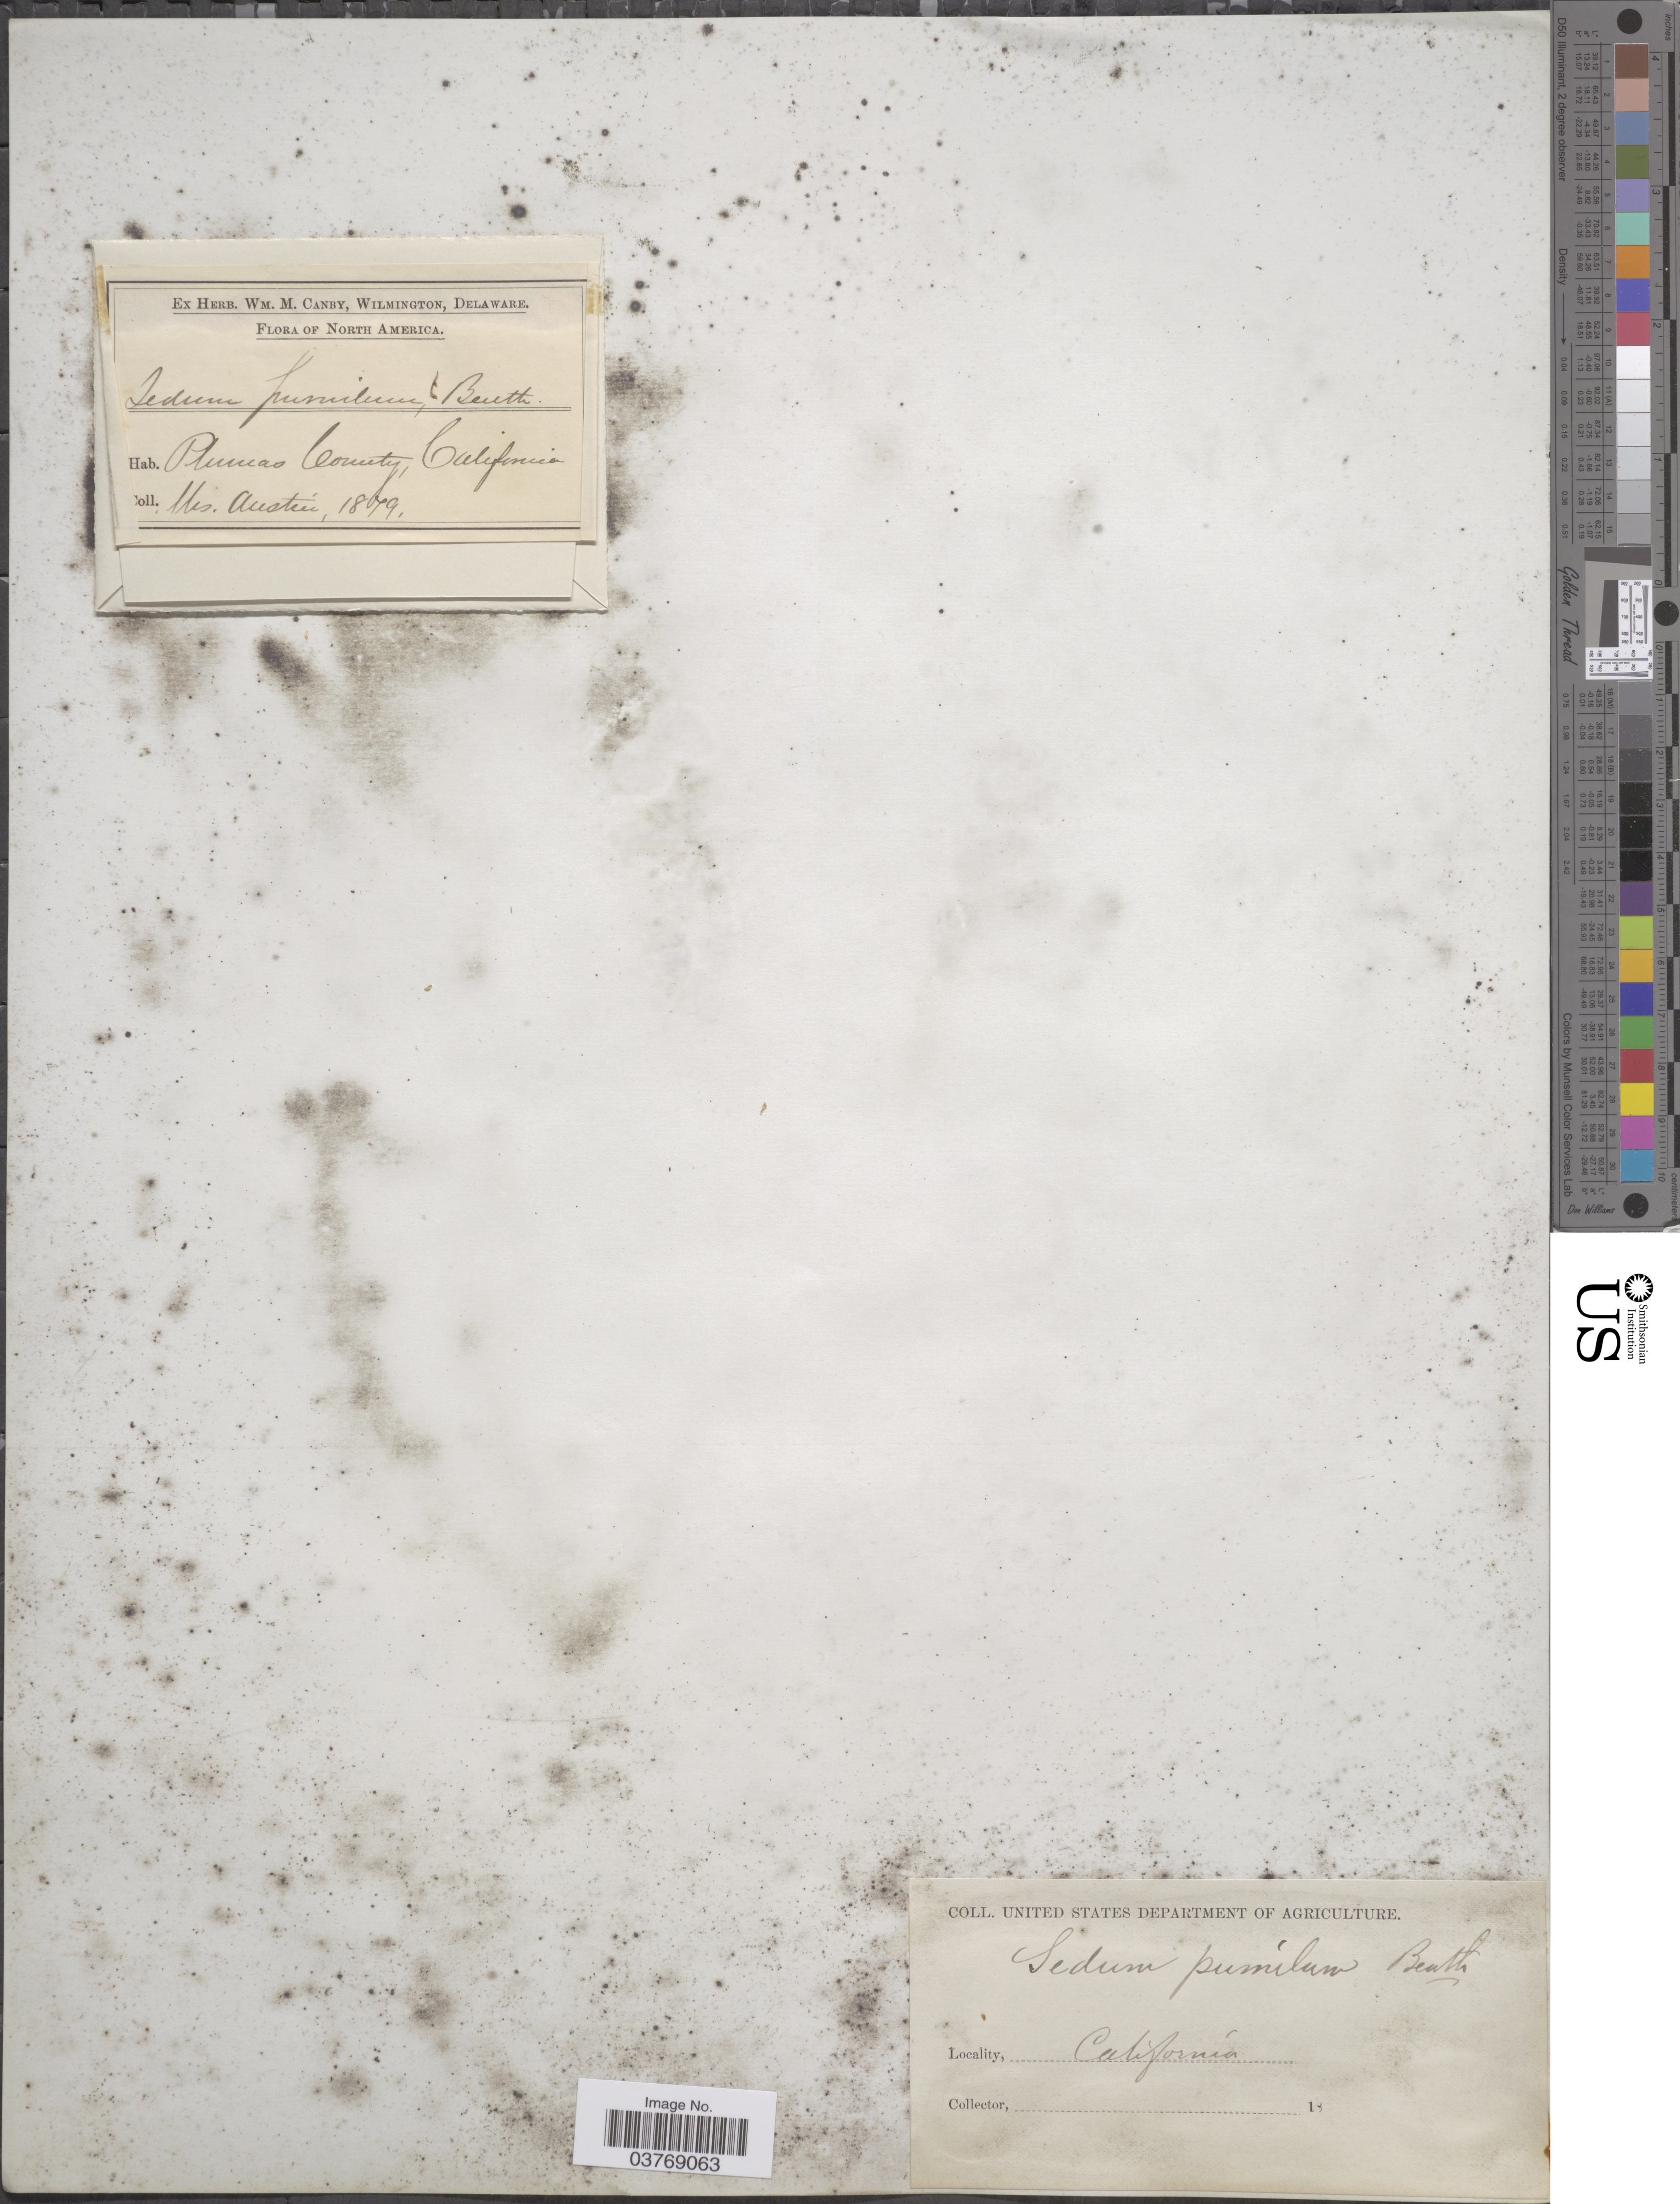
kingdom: Plantae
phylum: Tracheophyta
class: Magnoliopsida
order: Saxifragales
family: Crassulaceae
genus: Sedella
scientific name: Sedella pumila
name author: (Benth.) Britton & Rose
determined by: U.S. National Herbarium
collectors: Austin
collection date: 1879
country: United States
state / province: California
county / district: Plumas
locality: Plumas County.